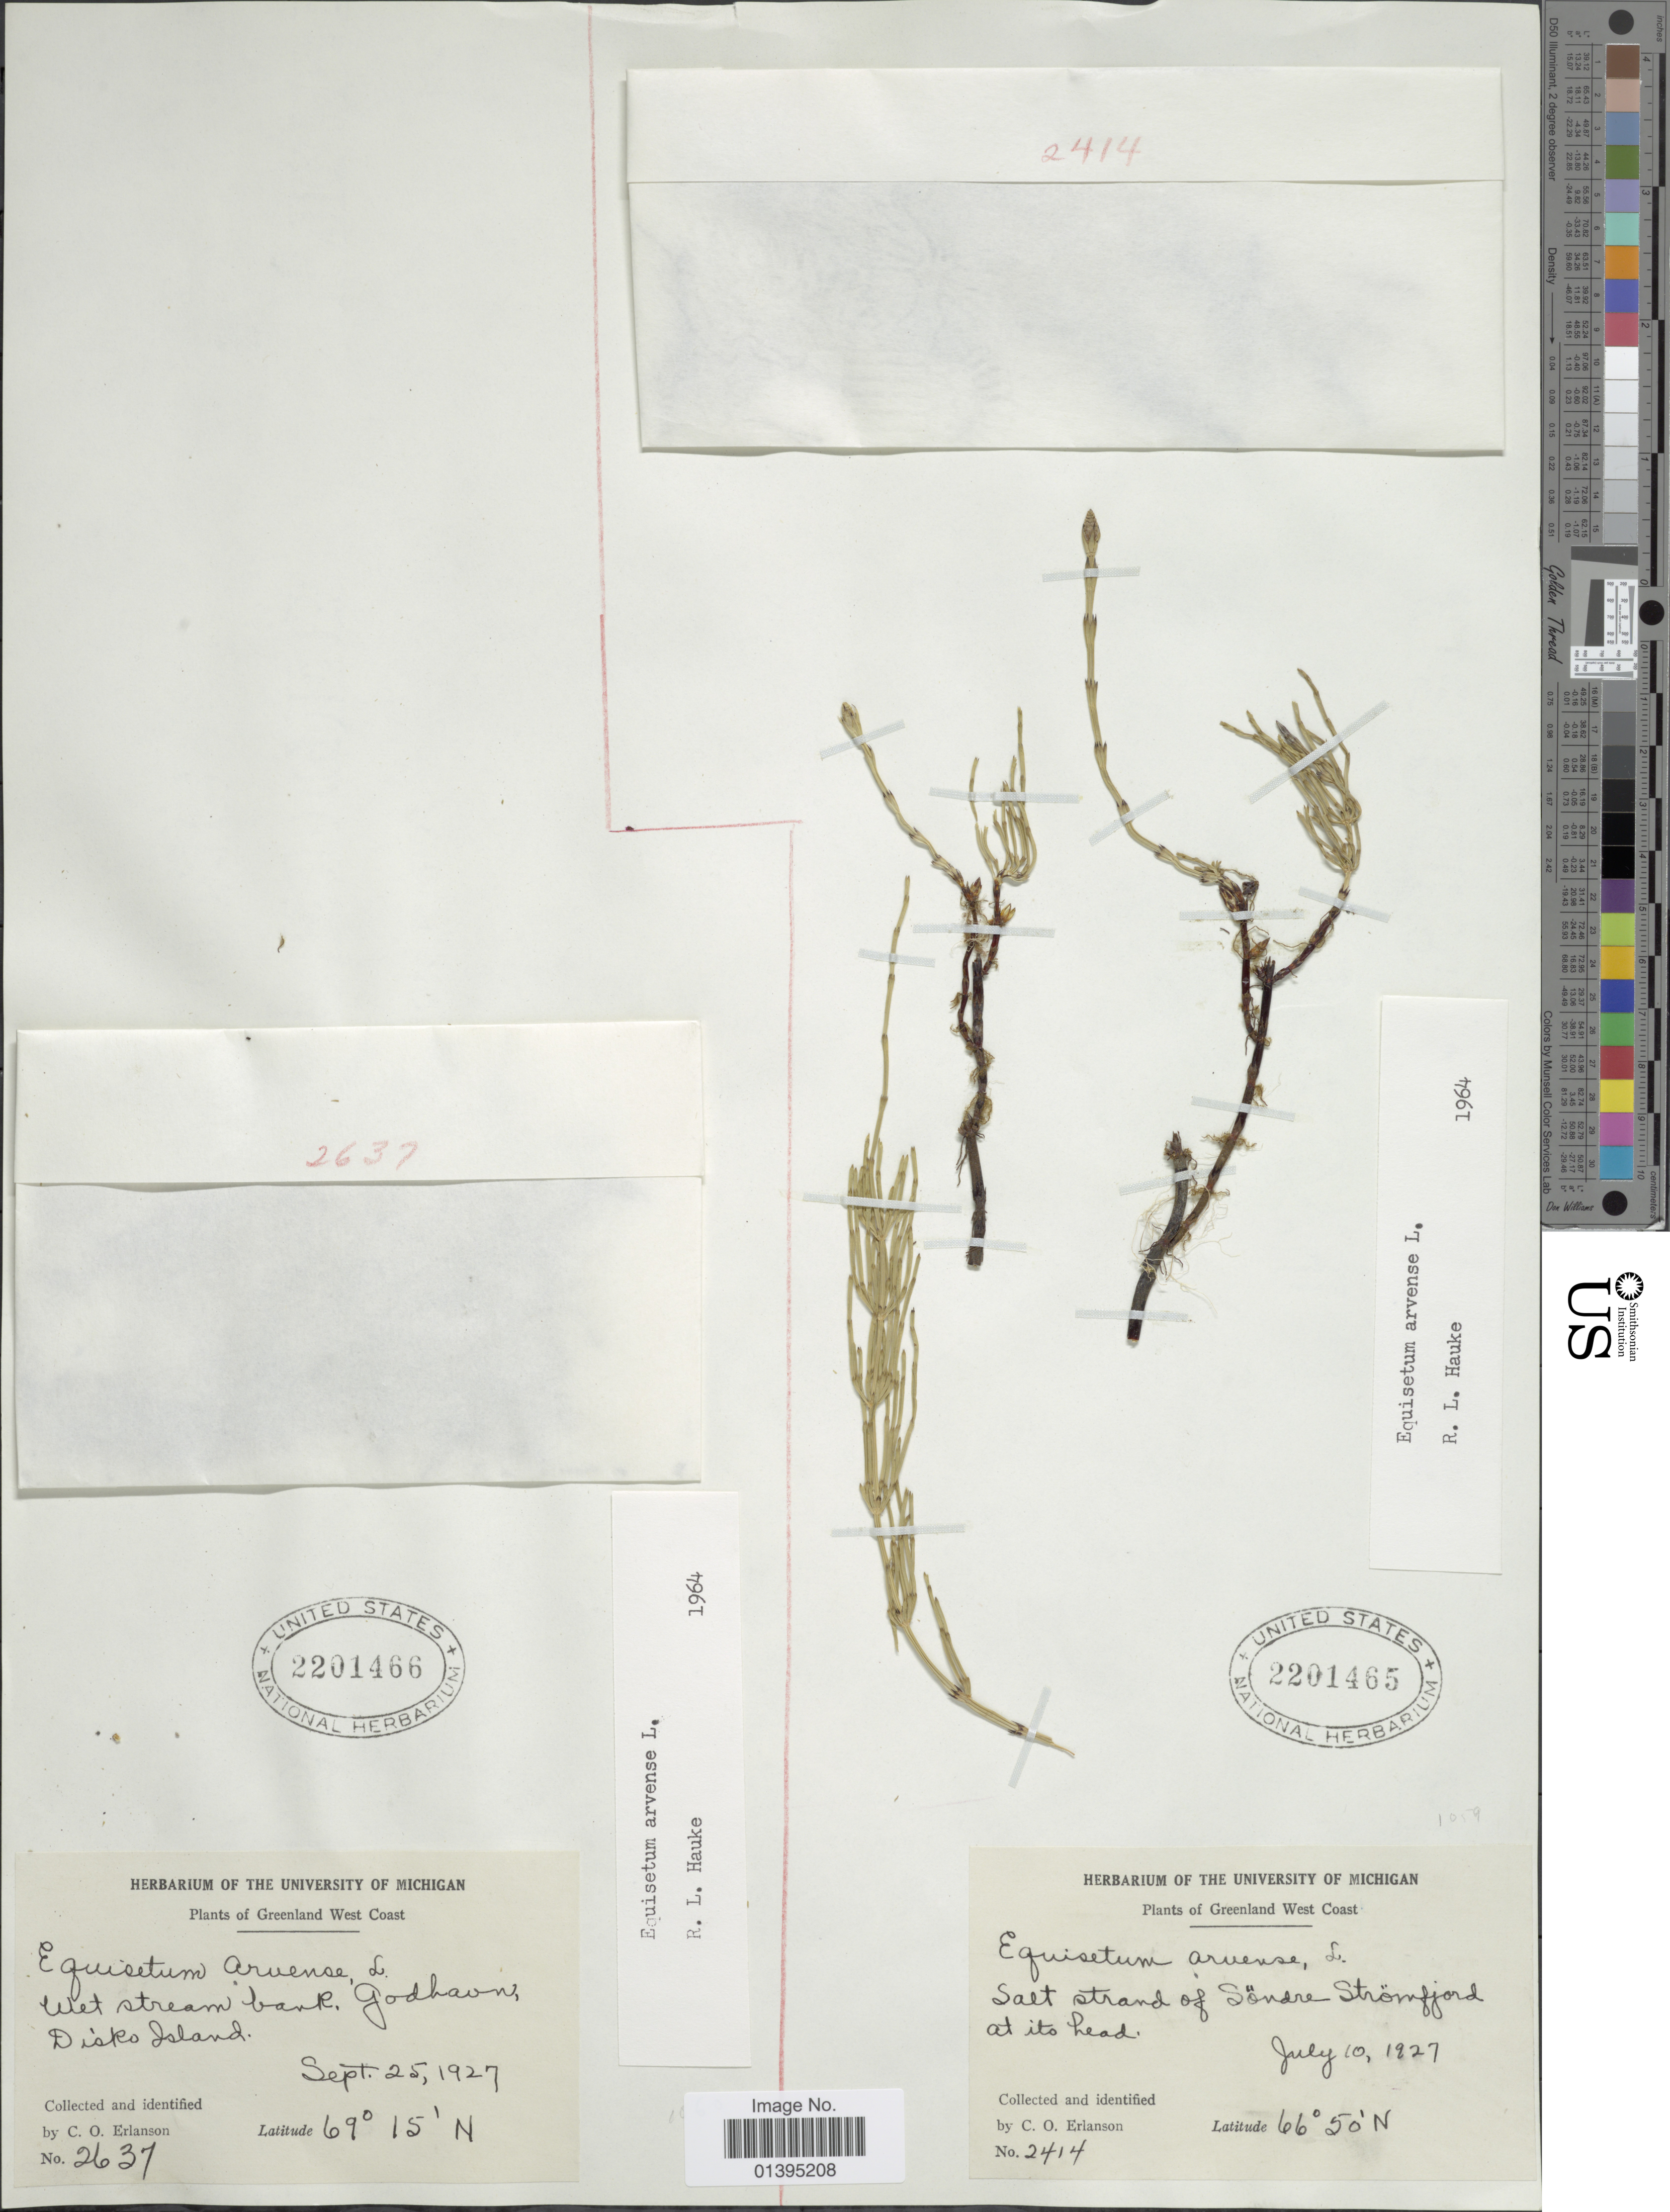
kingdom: Plantae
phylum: Tracheophyta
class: Polypodiopsida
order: Equisetales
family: Equisetaceae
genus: Equisetum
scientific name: Equisetum arvense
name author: L.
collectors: C. O. Erlanson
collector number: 2414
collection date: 1927-07-10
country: Greenland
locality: West Coast, Salt strand of Sondre-Stromfjord at its head.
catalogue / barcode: US 2201465